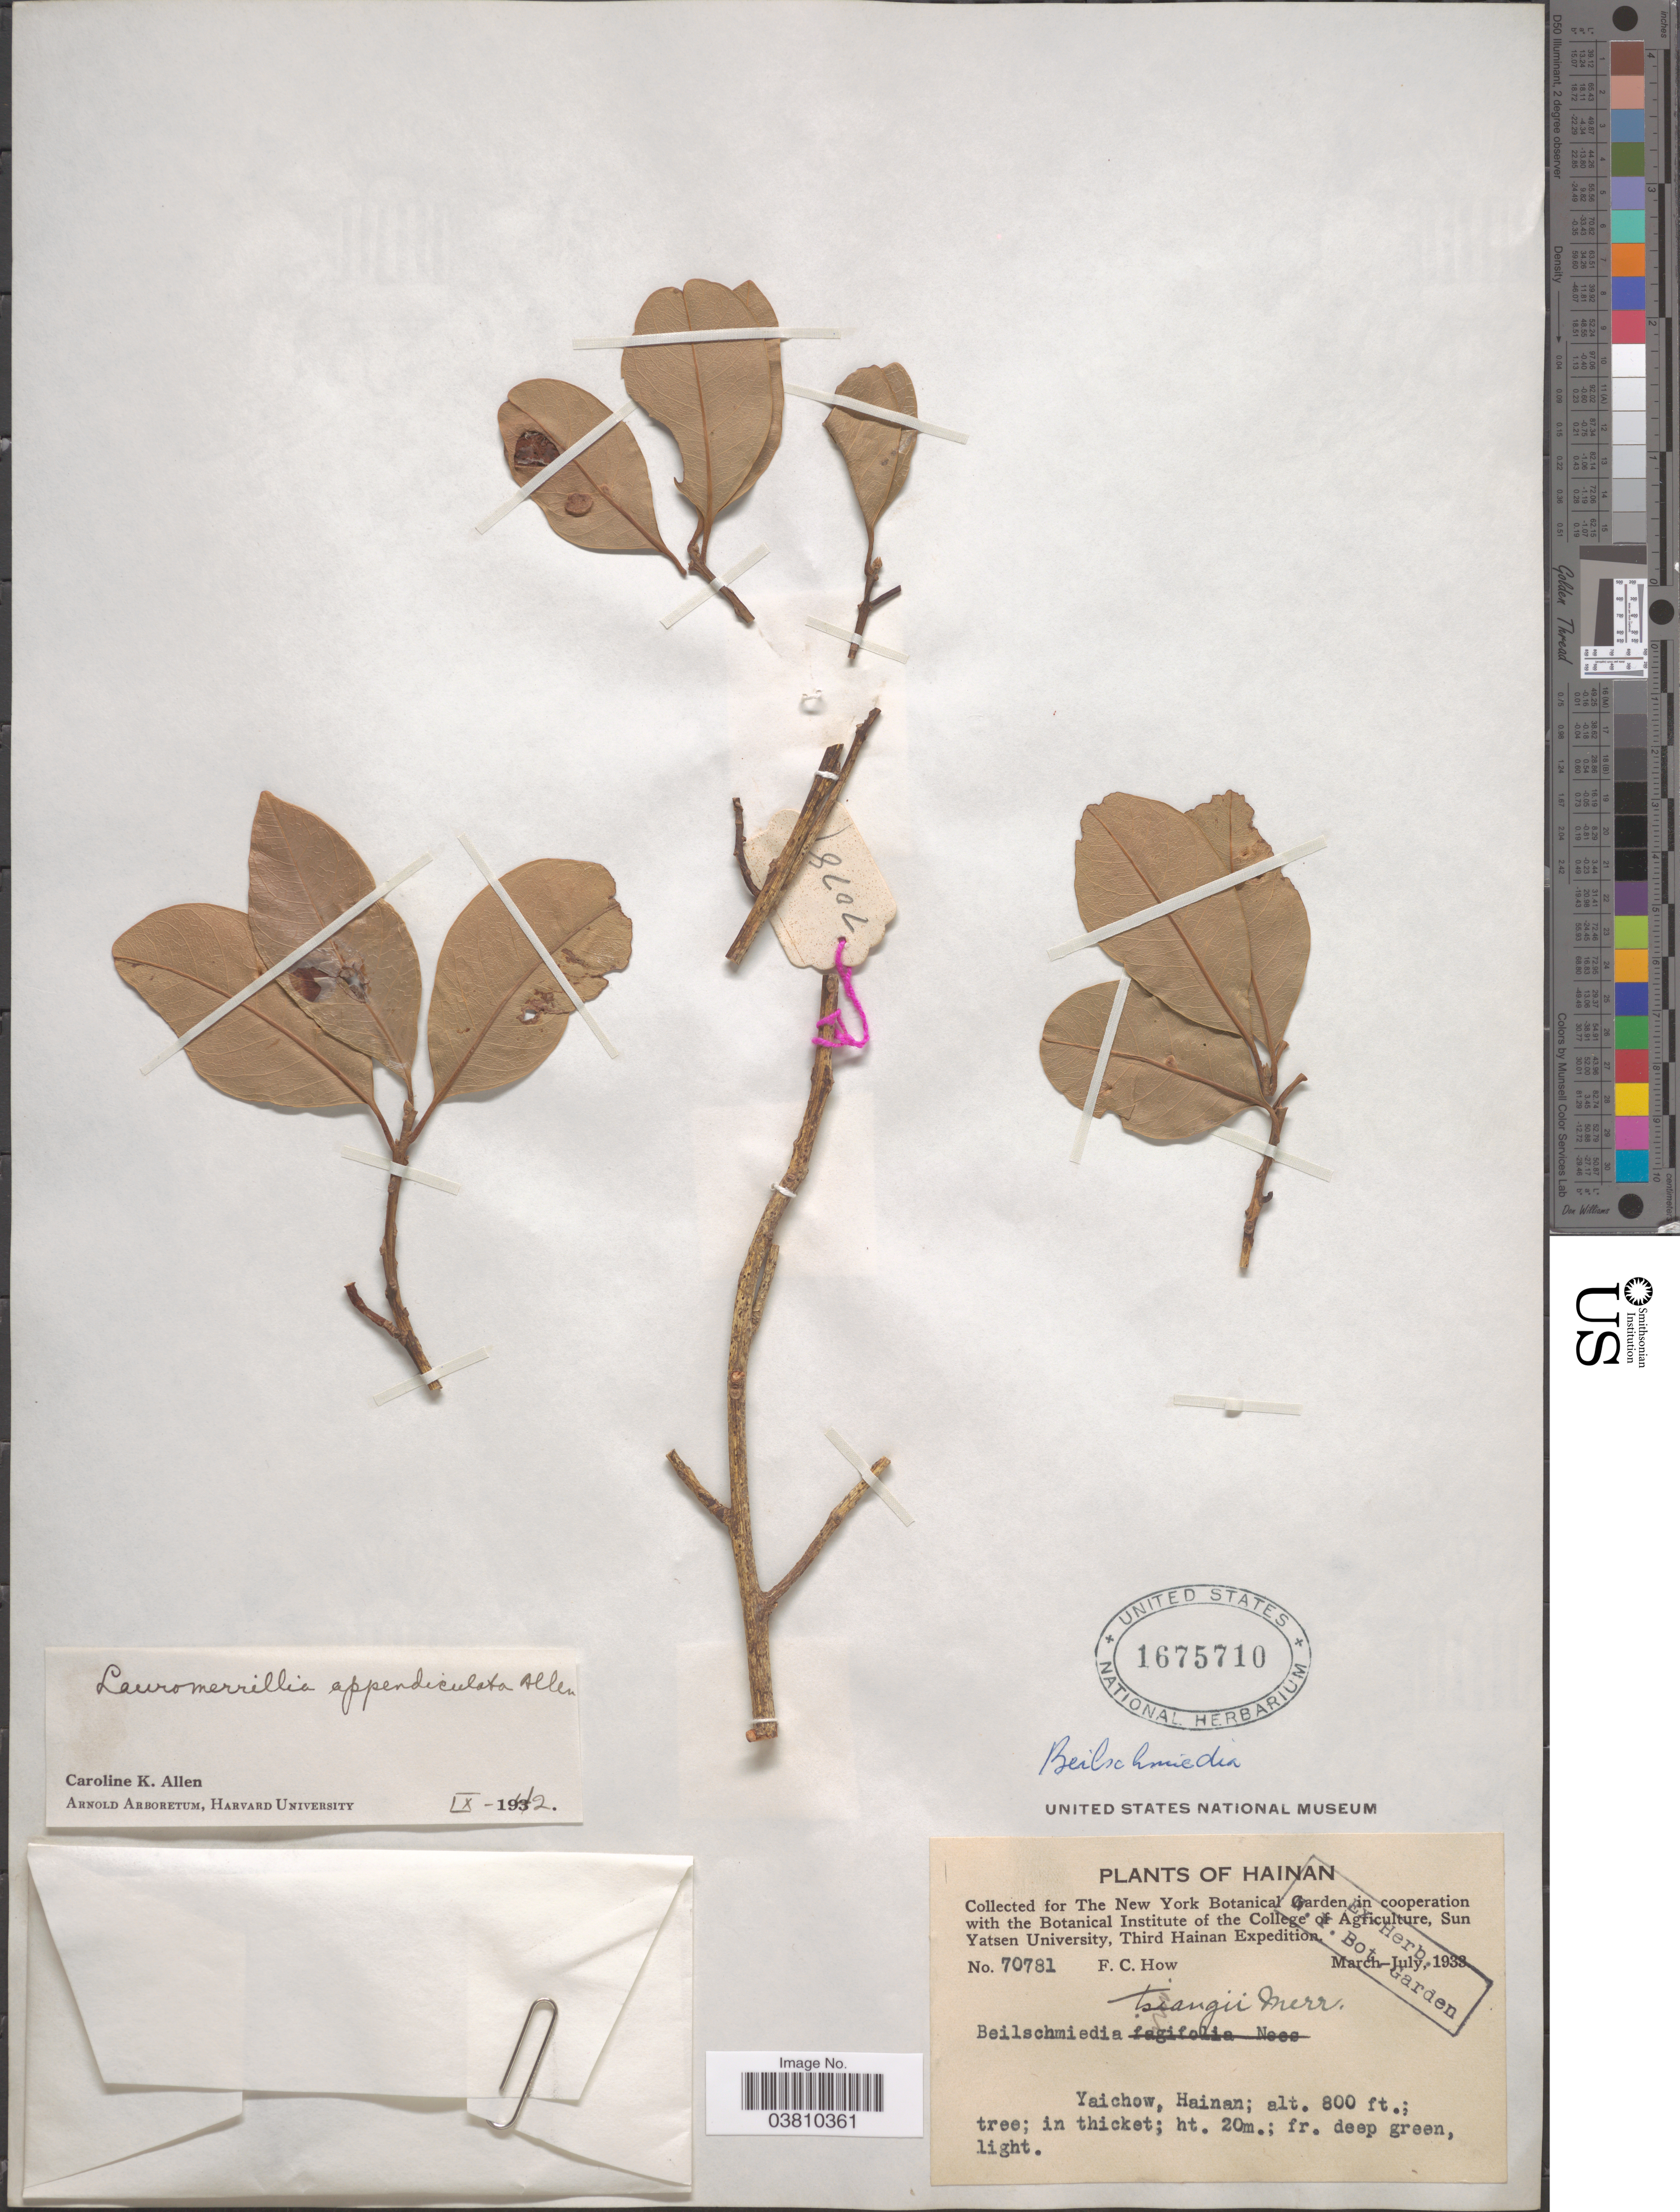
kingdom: Plantae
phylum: Tracheophyta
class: Magnoliopsida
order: Laurales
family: Lauraceae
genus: Beilschmiedia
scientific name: Beilschmiedia appendiculata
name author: (C.K. Allen) S.K. Lee & Y.T. Wei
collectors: F. C. How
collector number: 70781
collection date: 1933-03/1933-07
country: China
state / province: Hainan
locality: Yaichow, Hainan.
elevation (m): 244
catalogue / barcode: US 1675710